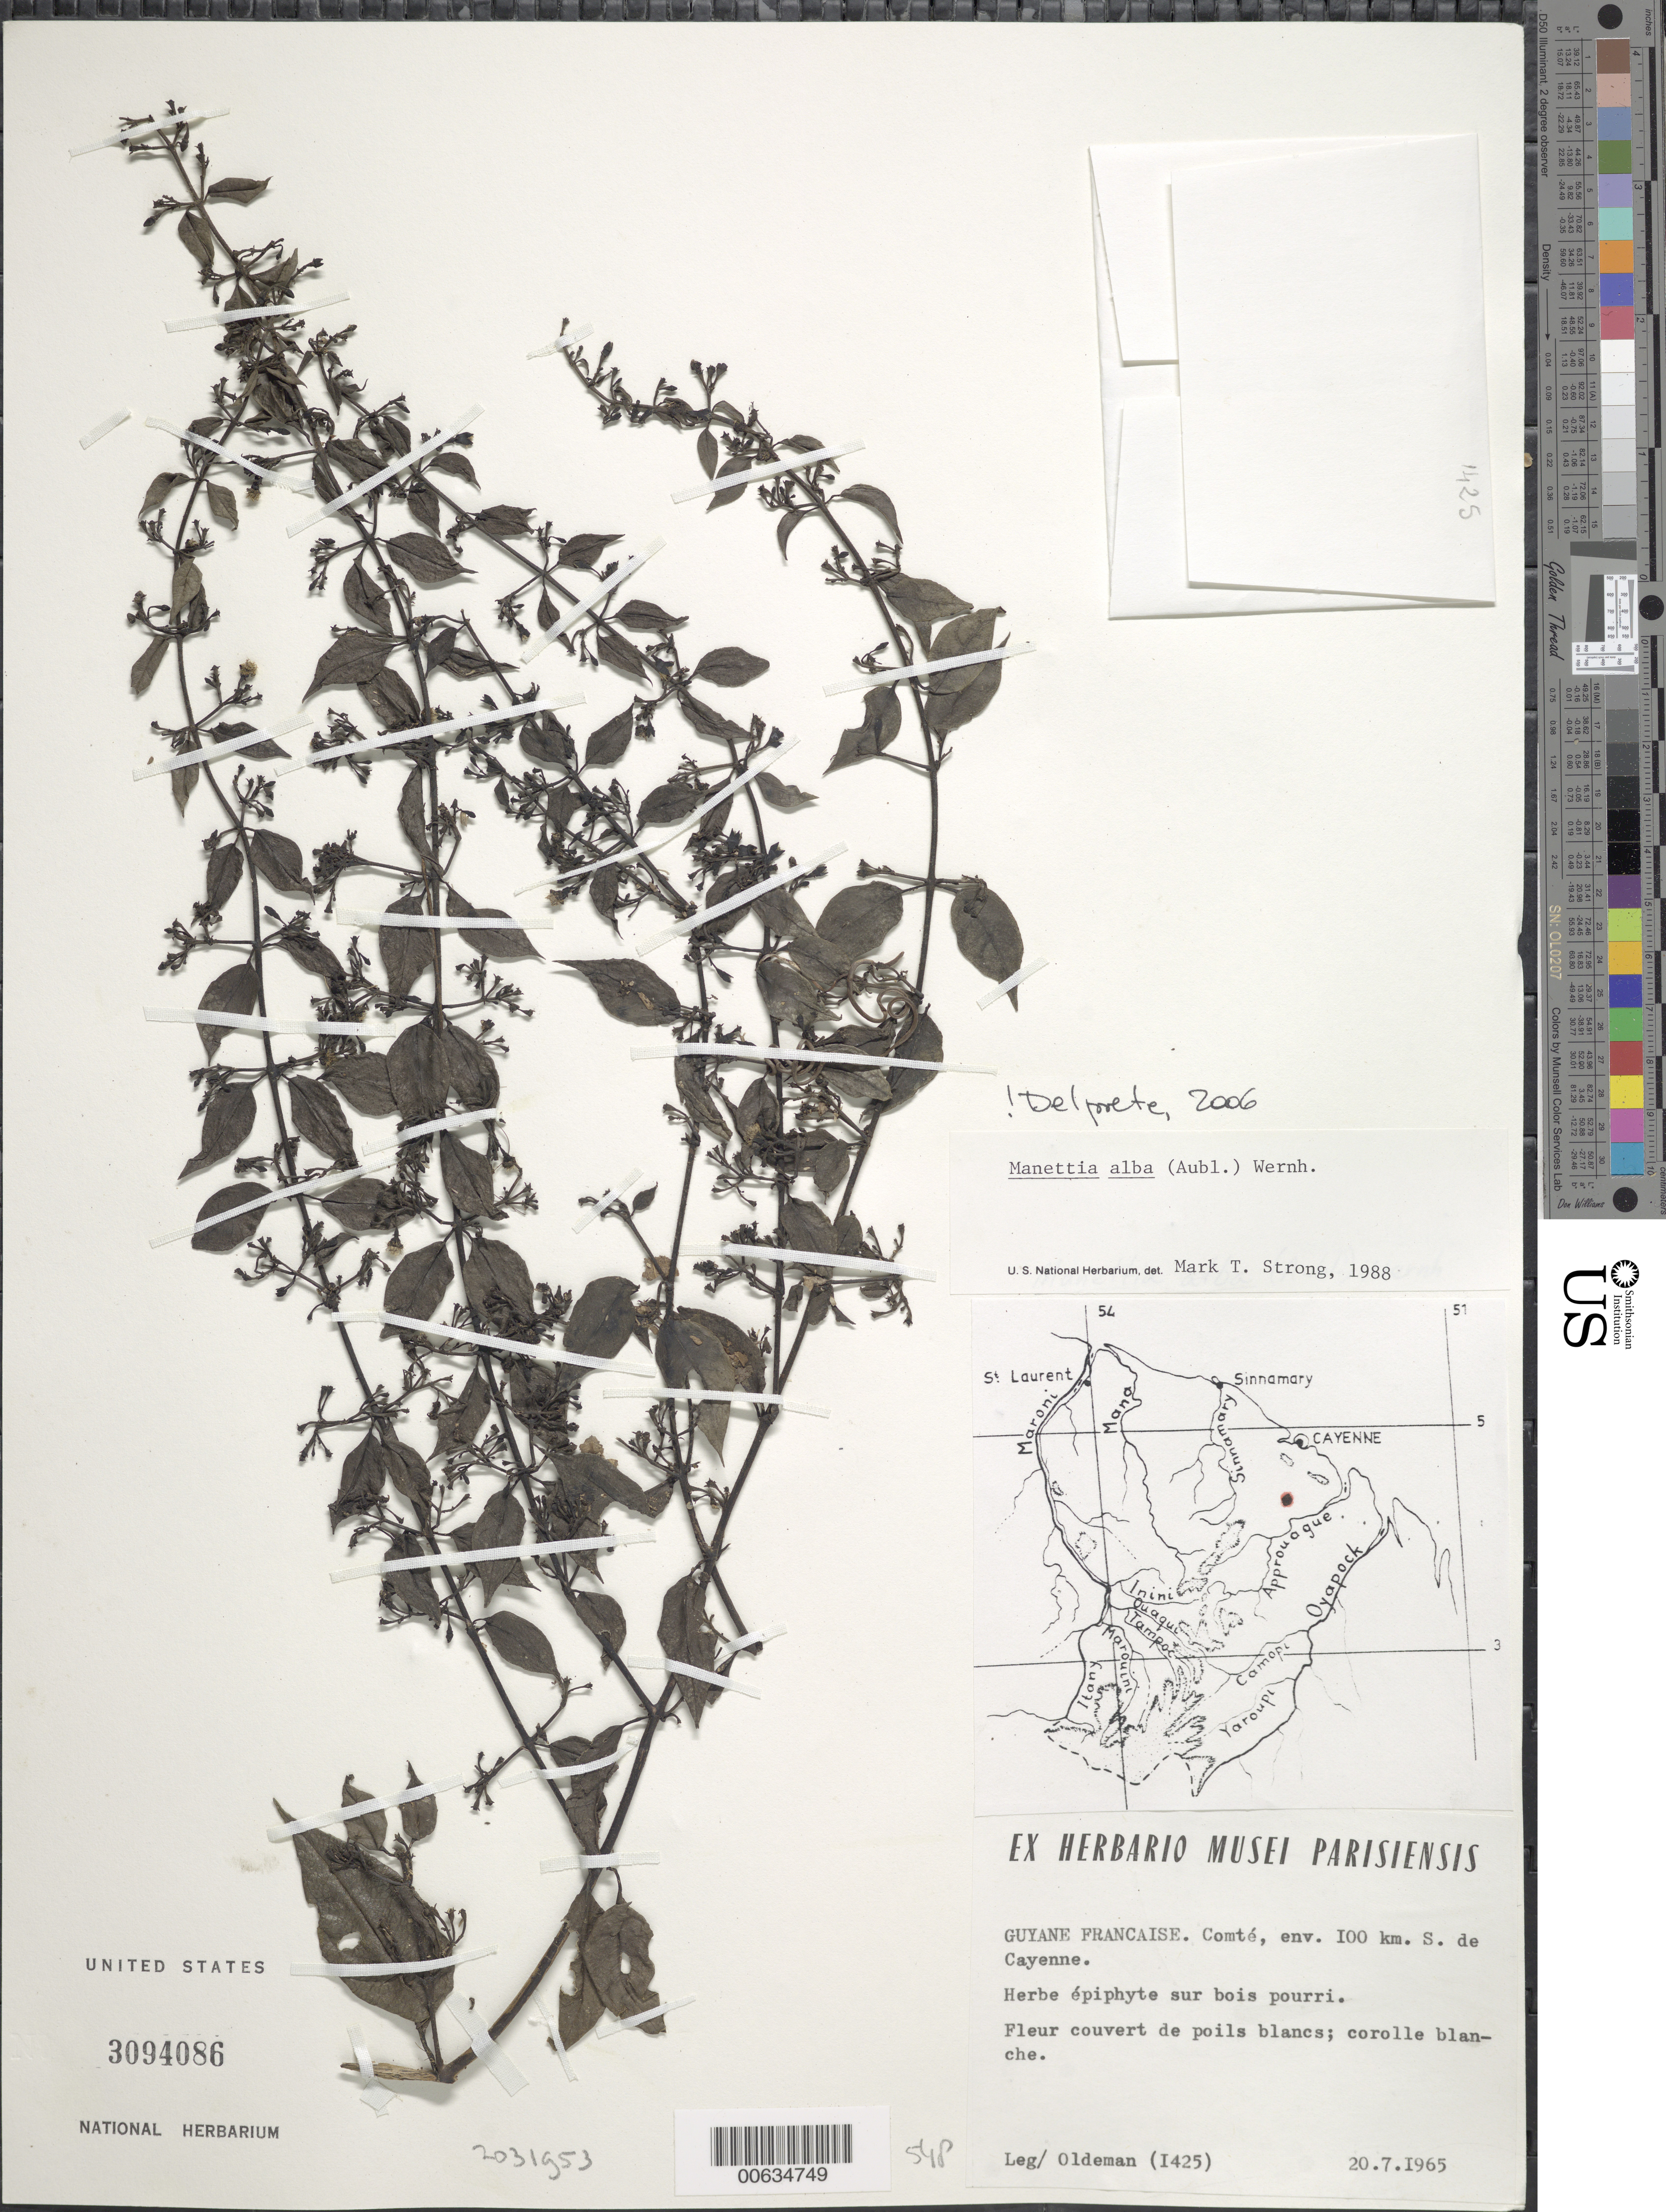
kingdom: Plantae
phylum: Tracheophyta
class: Magnoliopsida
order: Gentianales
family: Rubiaceae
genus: Manettia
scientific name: Manettia alba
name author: (Aubl.) Wernham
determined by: Delprete, P. G., Herb. de Guyane Cay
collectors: R. Oldeman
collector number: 1425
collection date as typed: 20-Jul-65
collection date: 1965-07-20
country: French Guiana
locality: Comté, env. 100 km S de Cayenne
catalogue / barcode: US 3094086